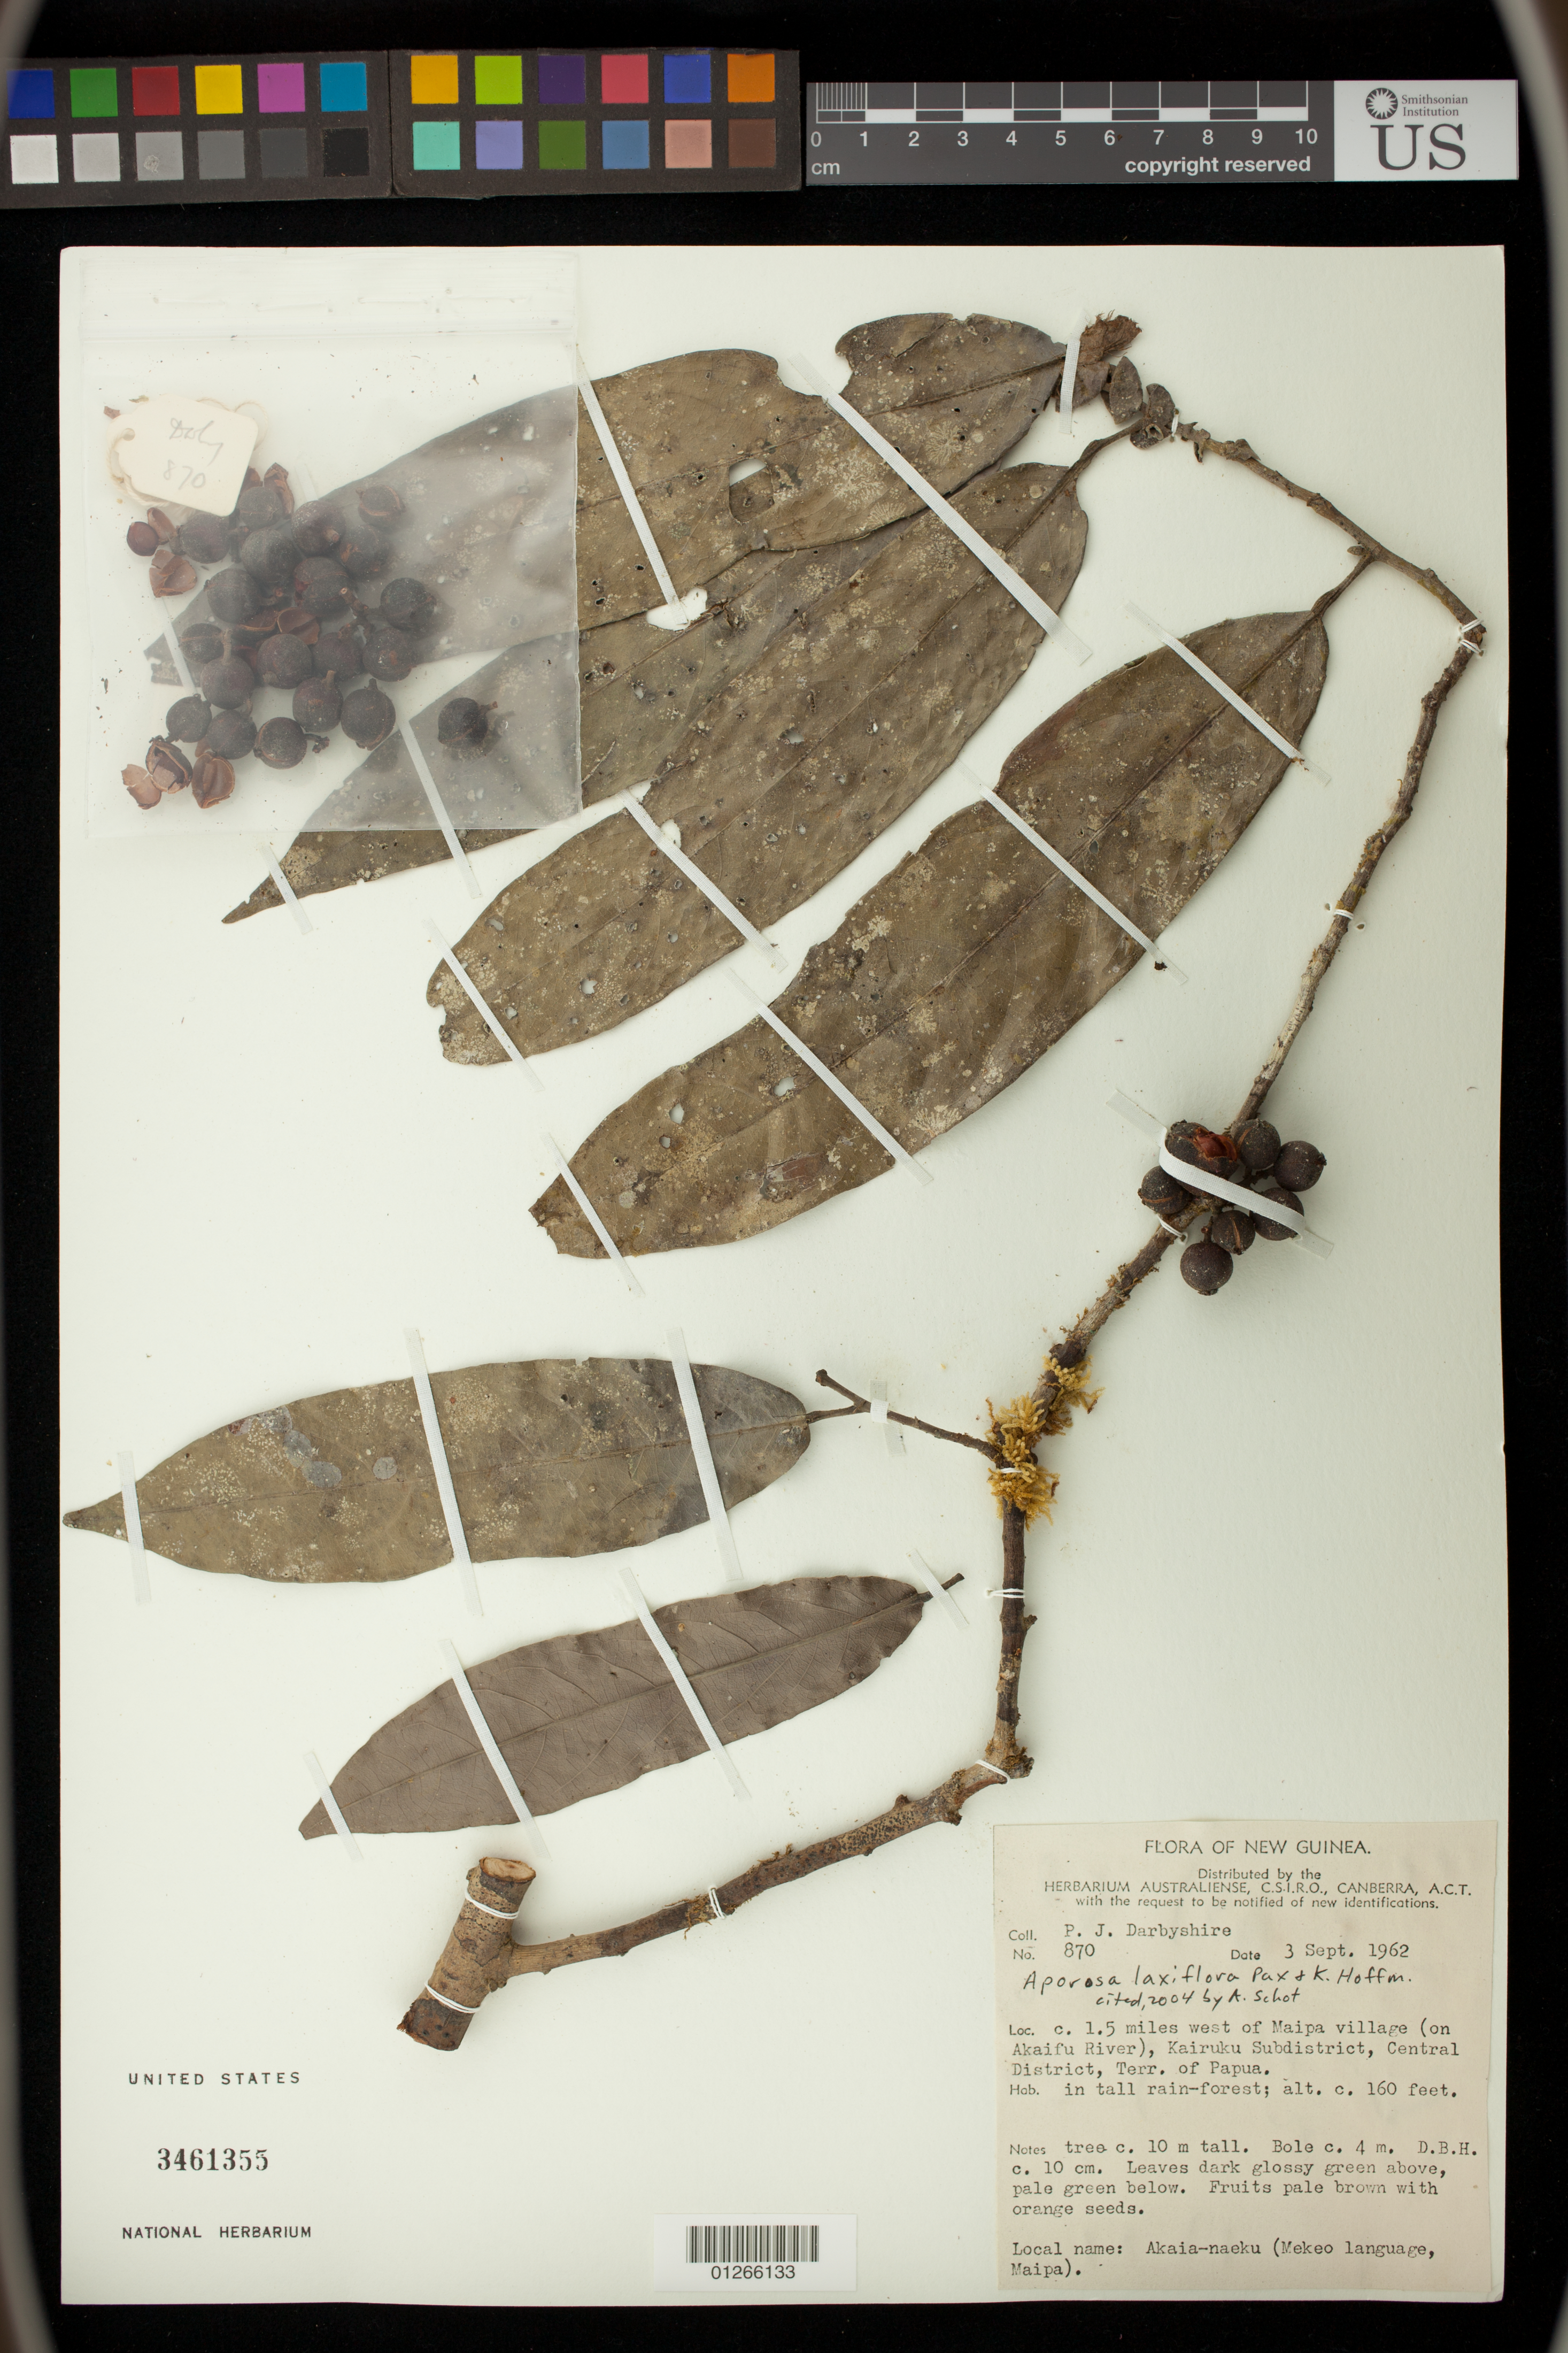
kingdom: Plantae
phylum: Tracheophyta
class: Magnoliopsida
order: Malpighiales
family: Phyllanthaceae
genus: Aporosa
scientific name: Aporosa laxiflora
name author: Pax & K. Hoffm.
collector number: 870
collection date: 1962-09-03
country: Papua New Guinea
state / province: Central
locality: c. 1.5 miles west of Maipa village (on Akaifu River), Kairuku Subdistrict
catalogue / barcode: US 3461355